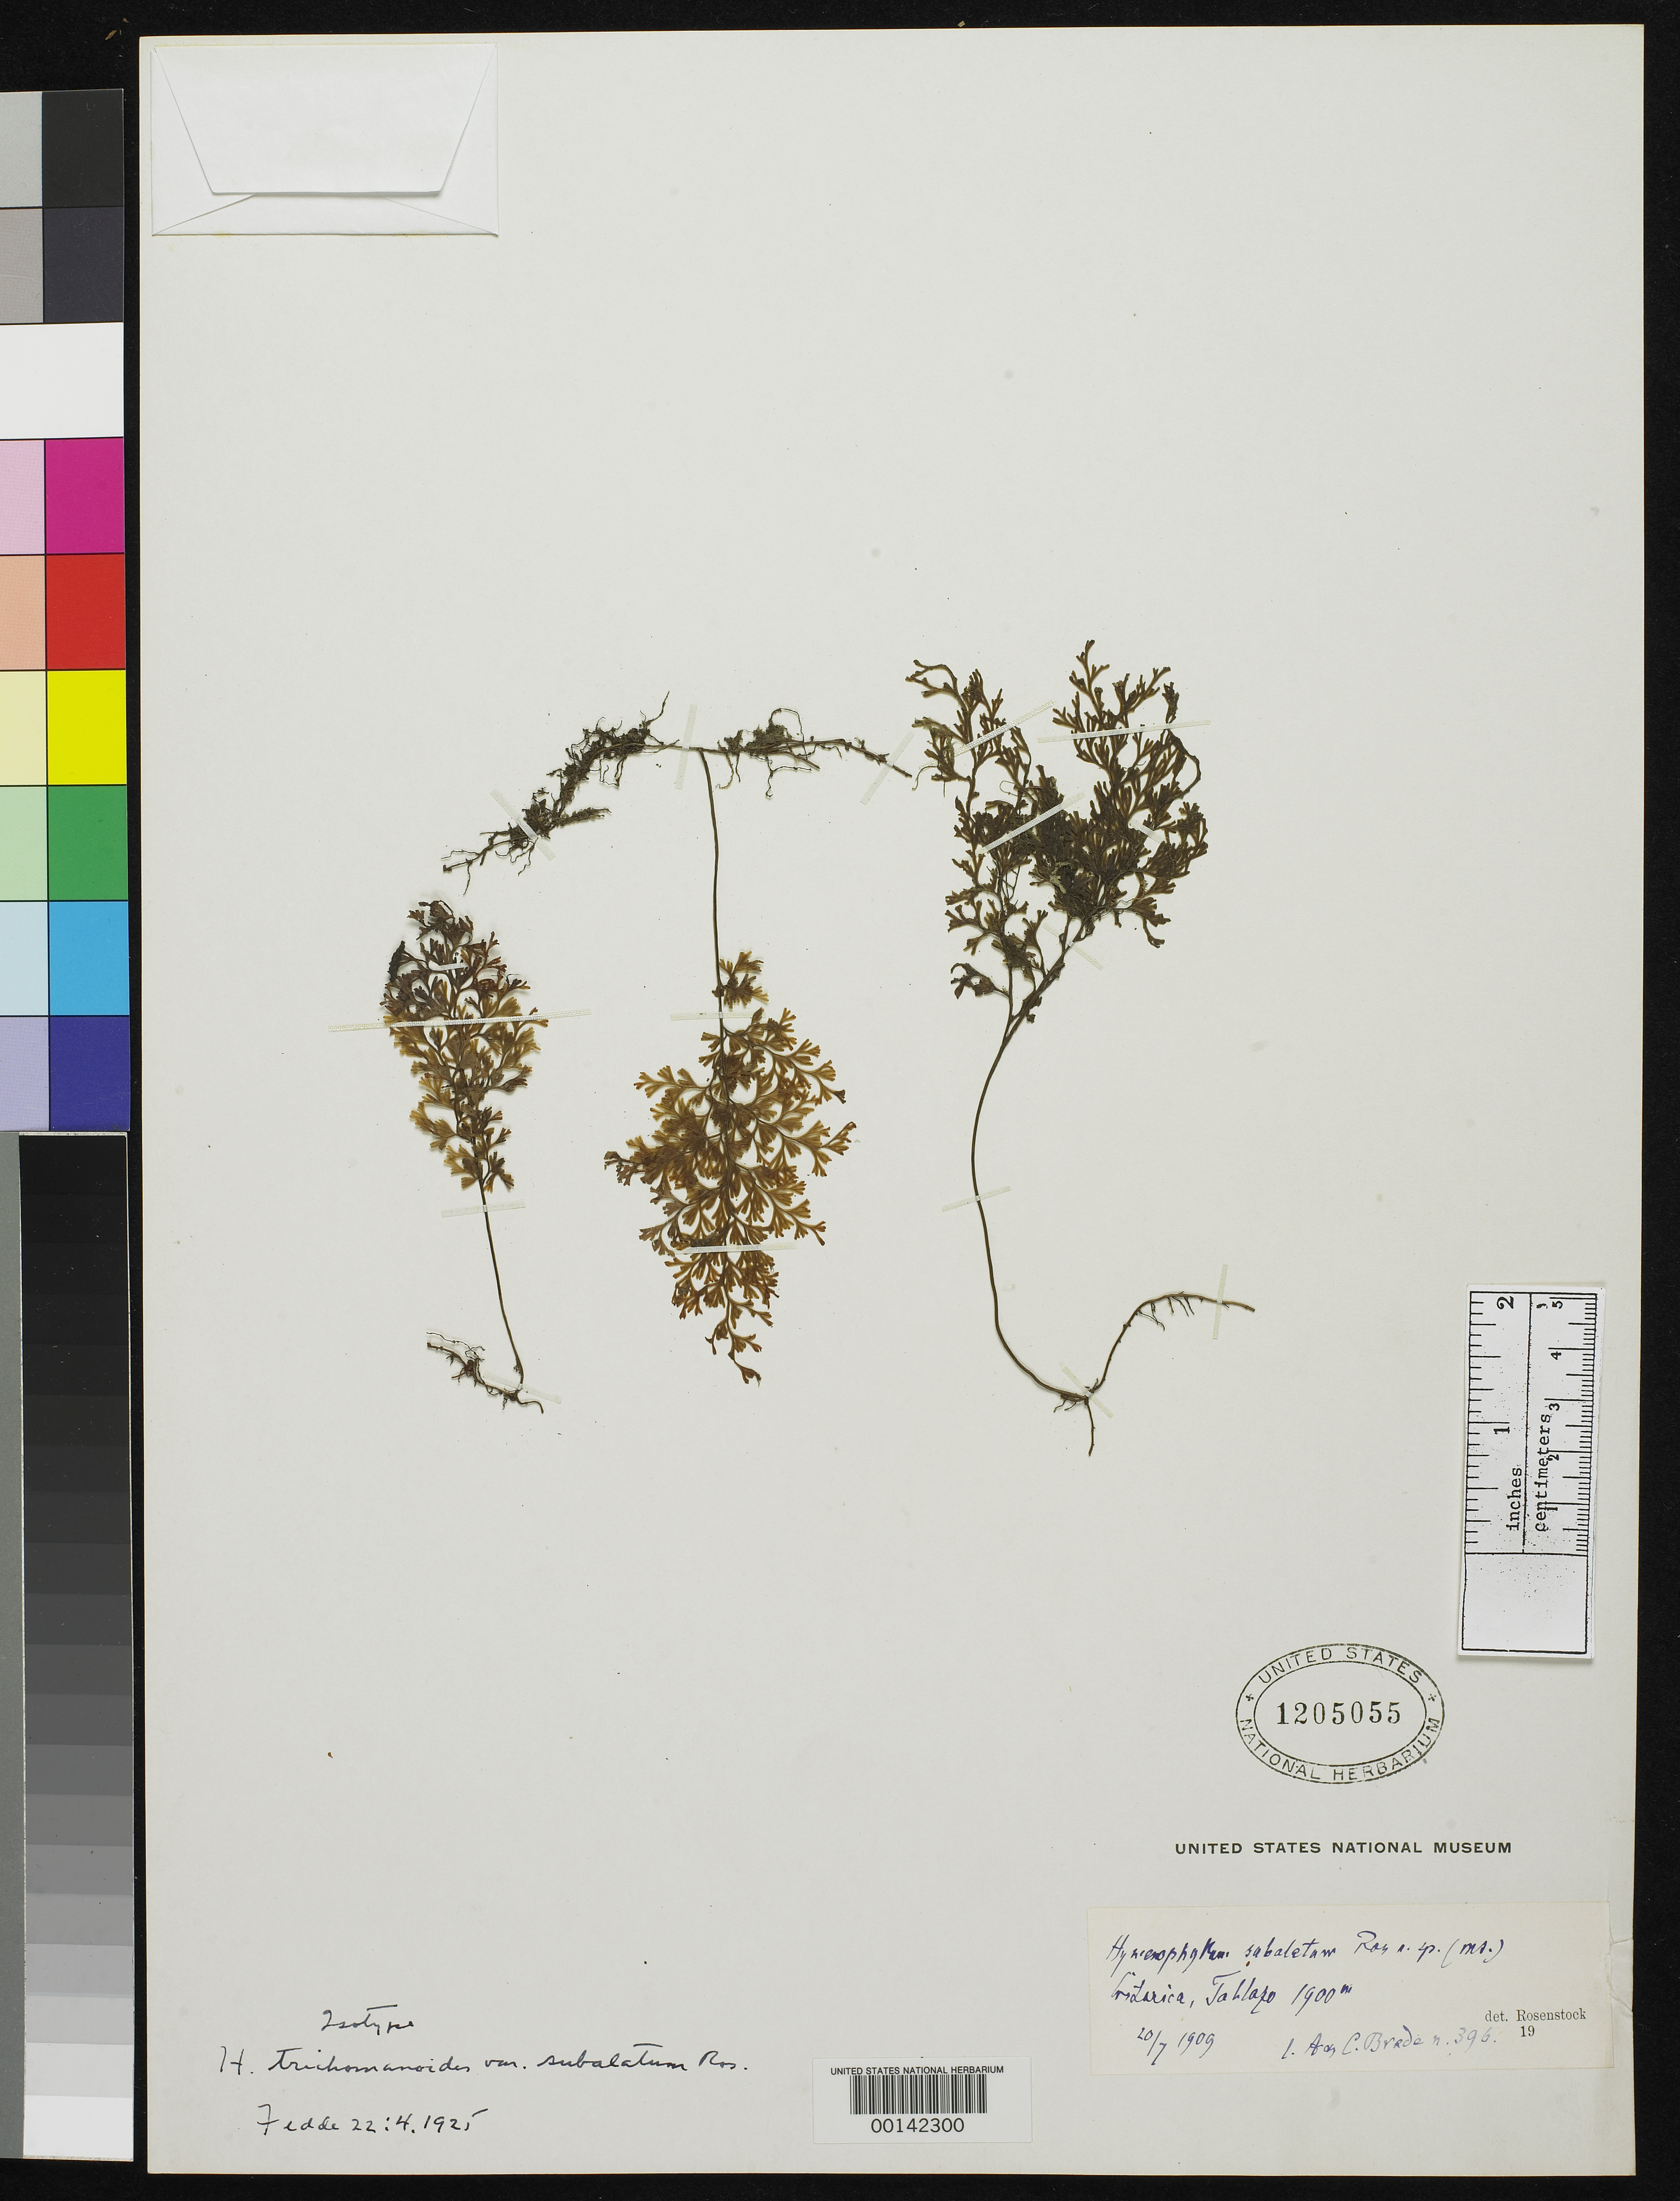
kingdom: Plantae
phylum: Tracheophyta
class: Polypodiopsida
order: Hymenophyllales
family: Hymenophyllaceae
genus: Hymenophyllum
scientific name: Hymenophyllum trichomanoides var. subalatum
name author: Rosenst.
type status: Isotype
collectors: A. C. Brade & A. Brade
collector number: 396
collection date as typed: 20 Jul 1909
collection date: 1909-07-20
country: Costa Rica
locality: Tablazo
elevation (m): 1900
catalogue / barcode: US 1205055